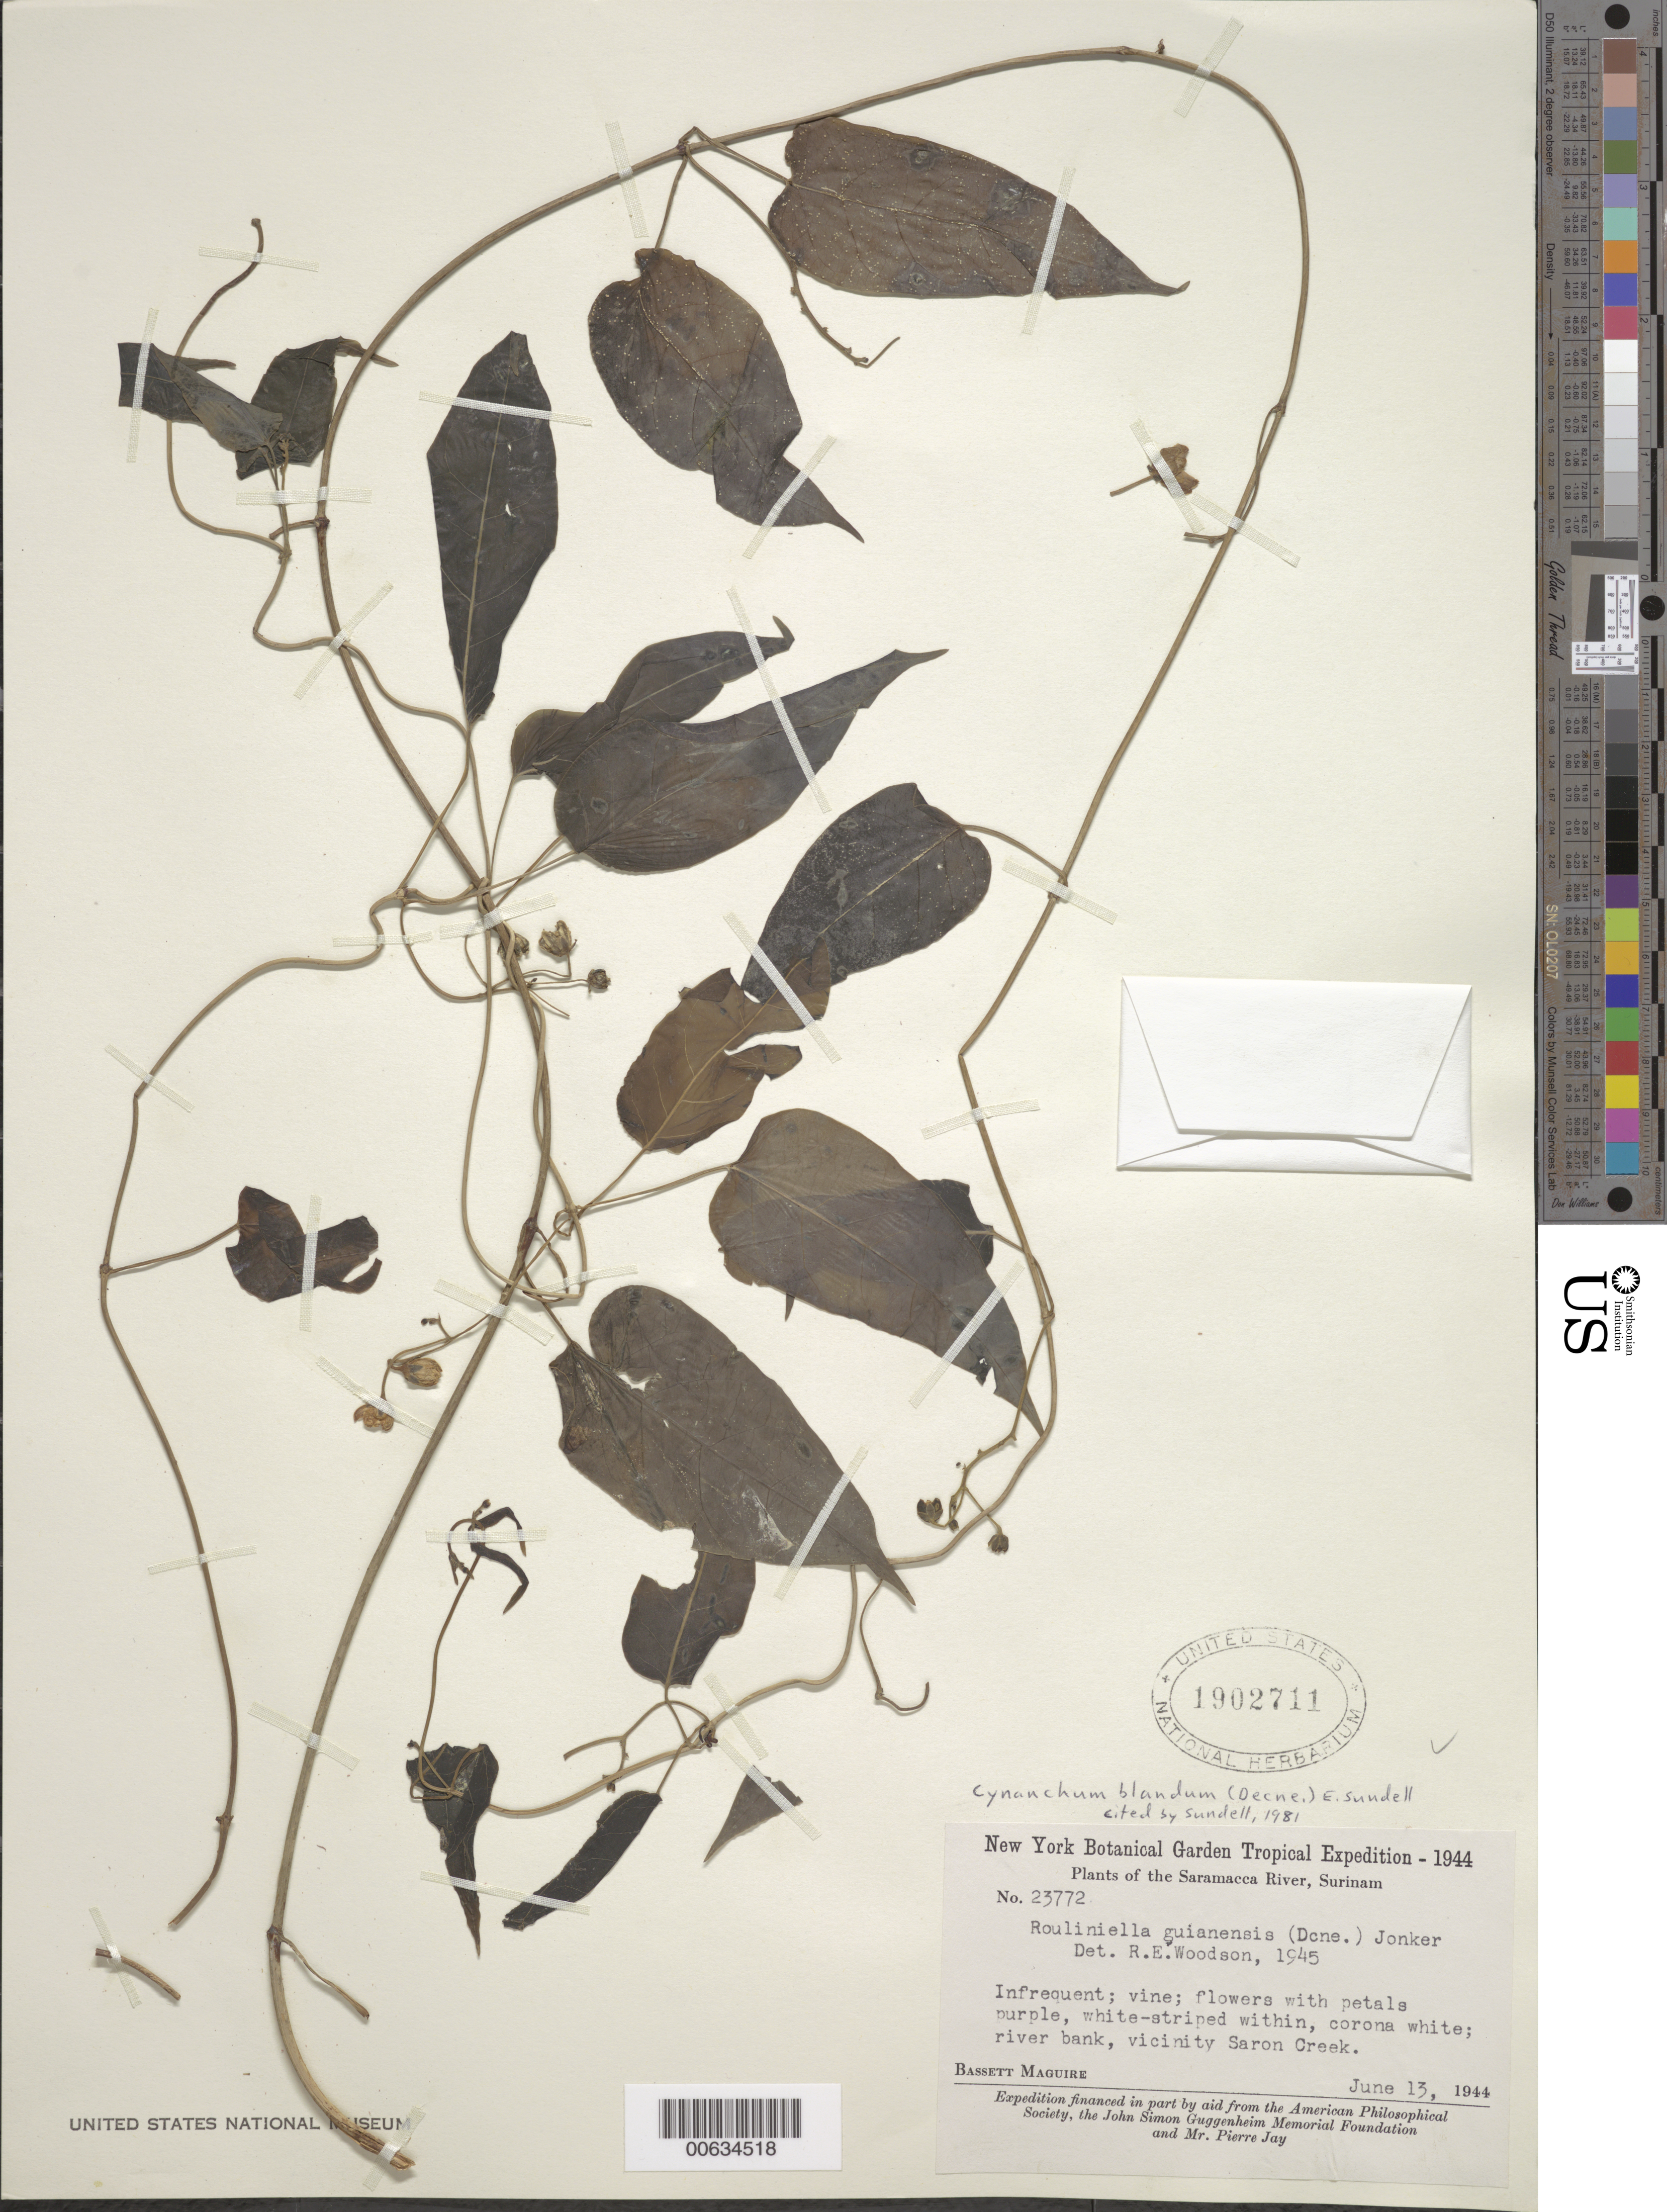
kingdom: Plantae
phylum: Tracheophyta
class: Magnoliopsida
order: Gentianales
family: Apocynaceae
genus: Cynanchum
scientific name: Cynanchum blandum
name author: (Decne.) Sundell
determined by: Sundell, E.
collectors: B. Maguire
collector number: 23772 ?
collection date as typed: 13-Jun-44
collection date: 1944-06-13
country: Suriname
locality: Saramacca River, Saron Creek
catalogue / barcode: US 1902711